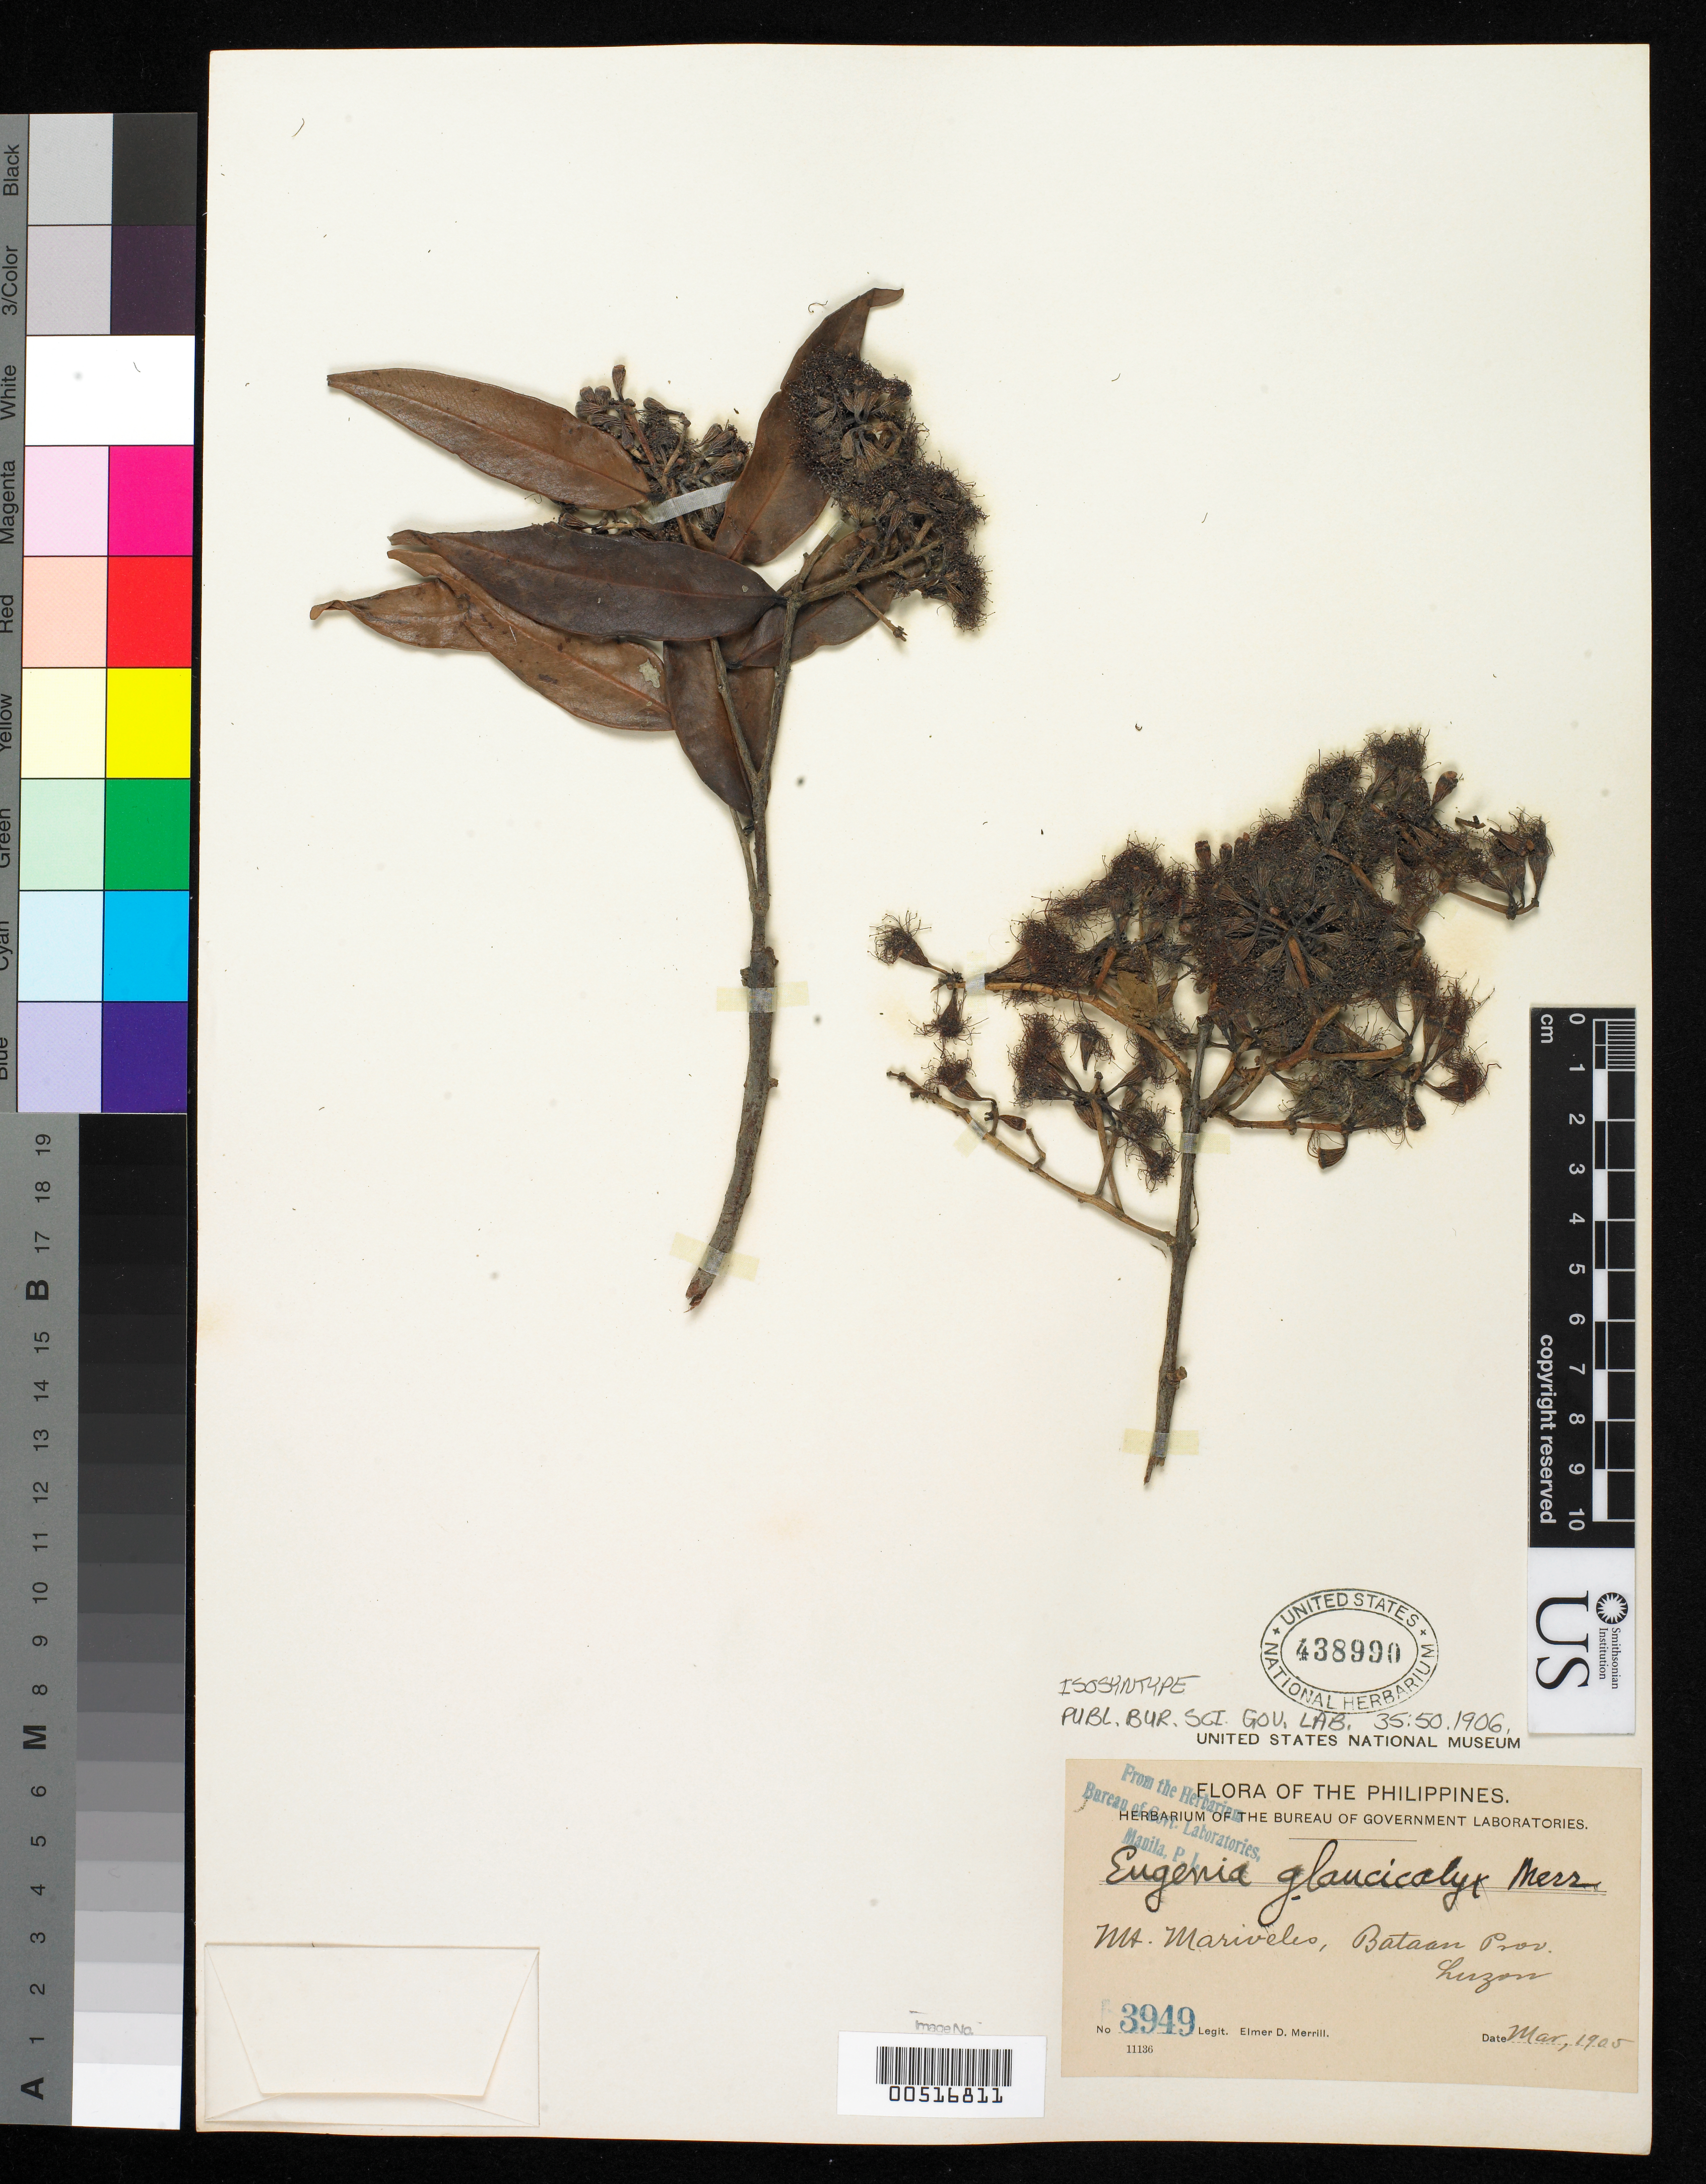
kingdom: Plantae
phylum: Tracheophyta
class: Magnoliopsida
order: Myrtales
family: Myrtaceae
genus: Eugenia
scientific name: Eugenia glaucicalyx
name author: Merr.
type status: Isosyntype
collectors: E. D. Merrill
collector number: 3949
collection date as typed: Mar 1905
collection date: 1905-03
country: Philippines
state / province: Central Luzon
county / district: Bataan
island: Luzon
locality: Lamao River, Mt Mariveles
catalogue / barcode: US 438990